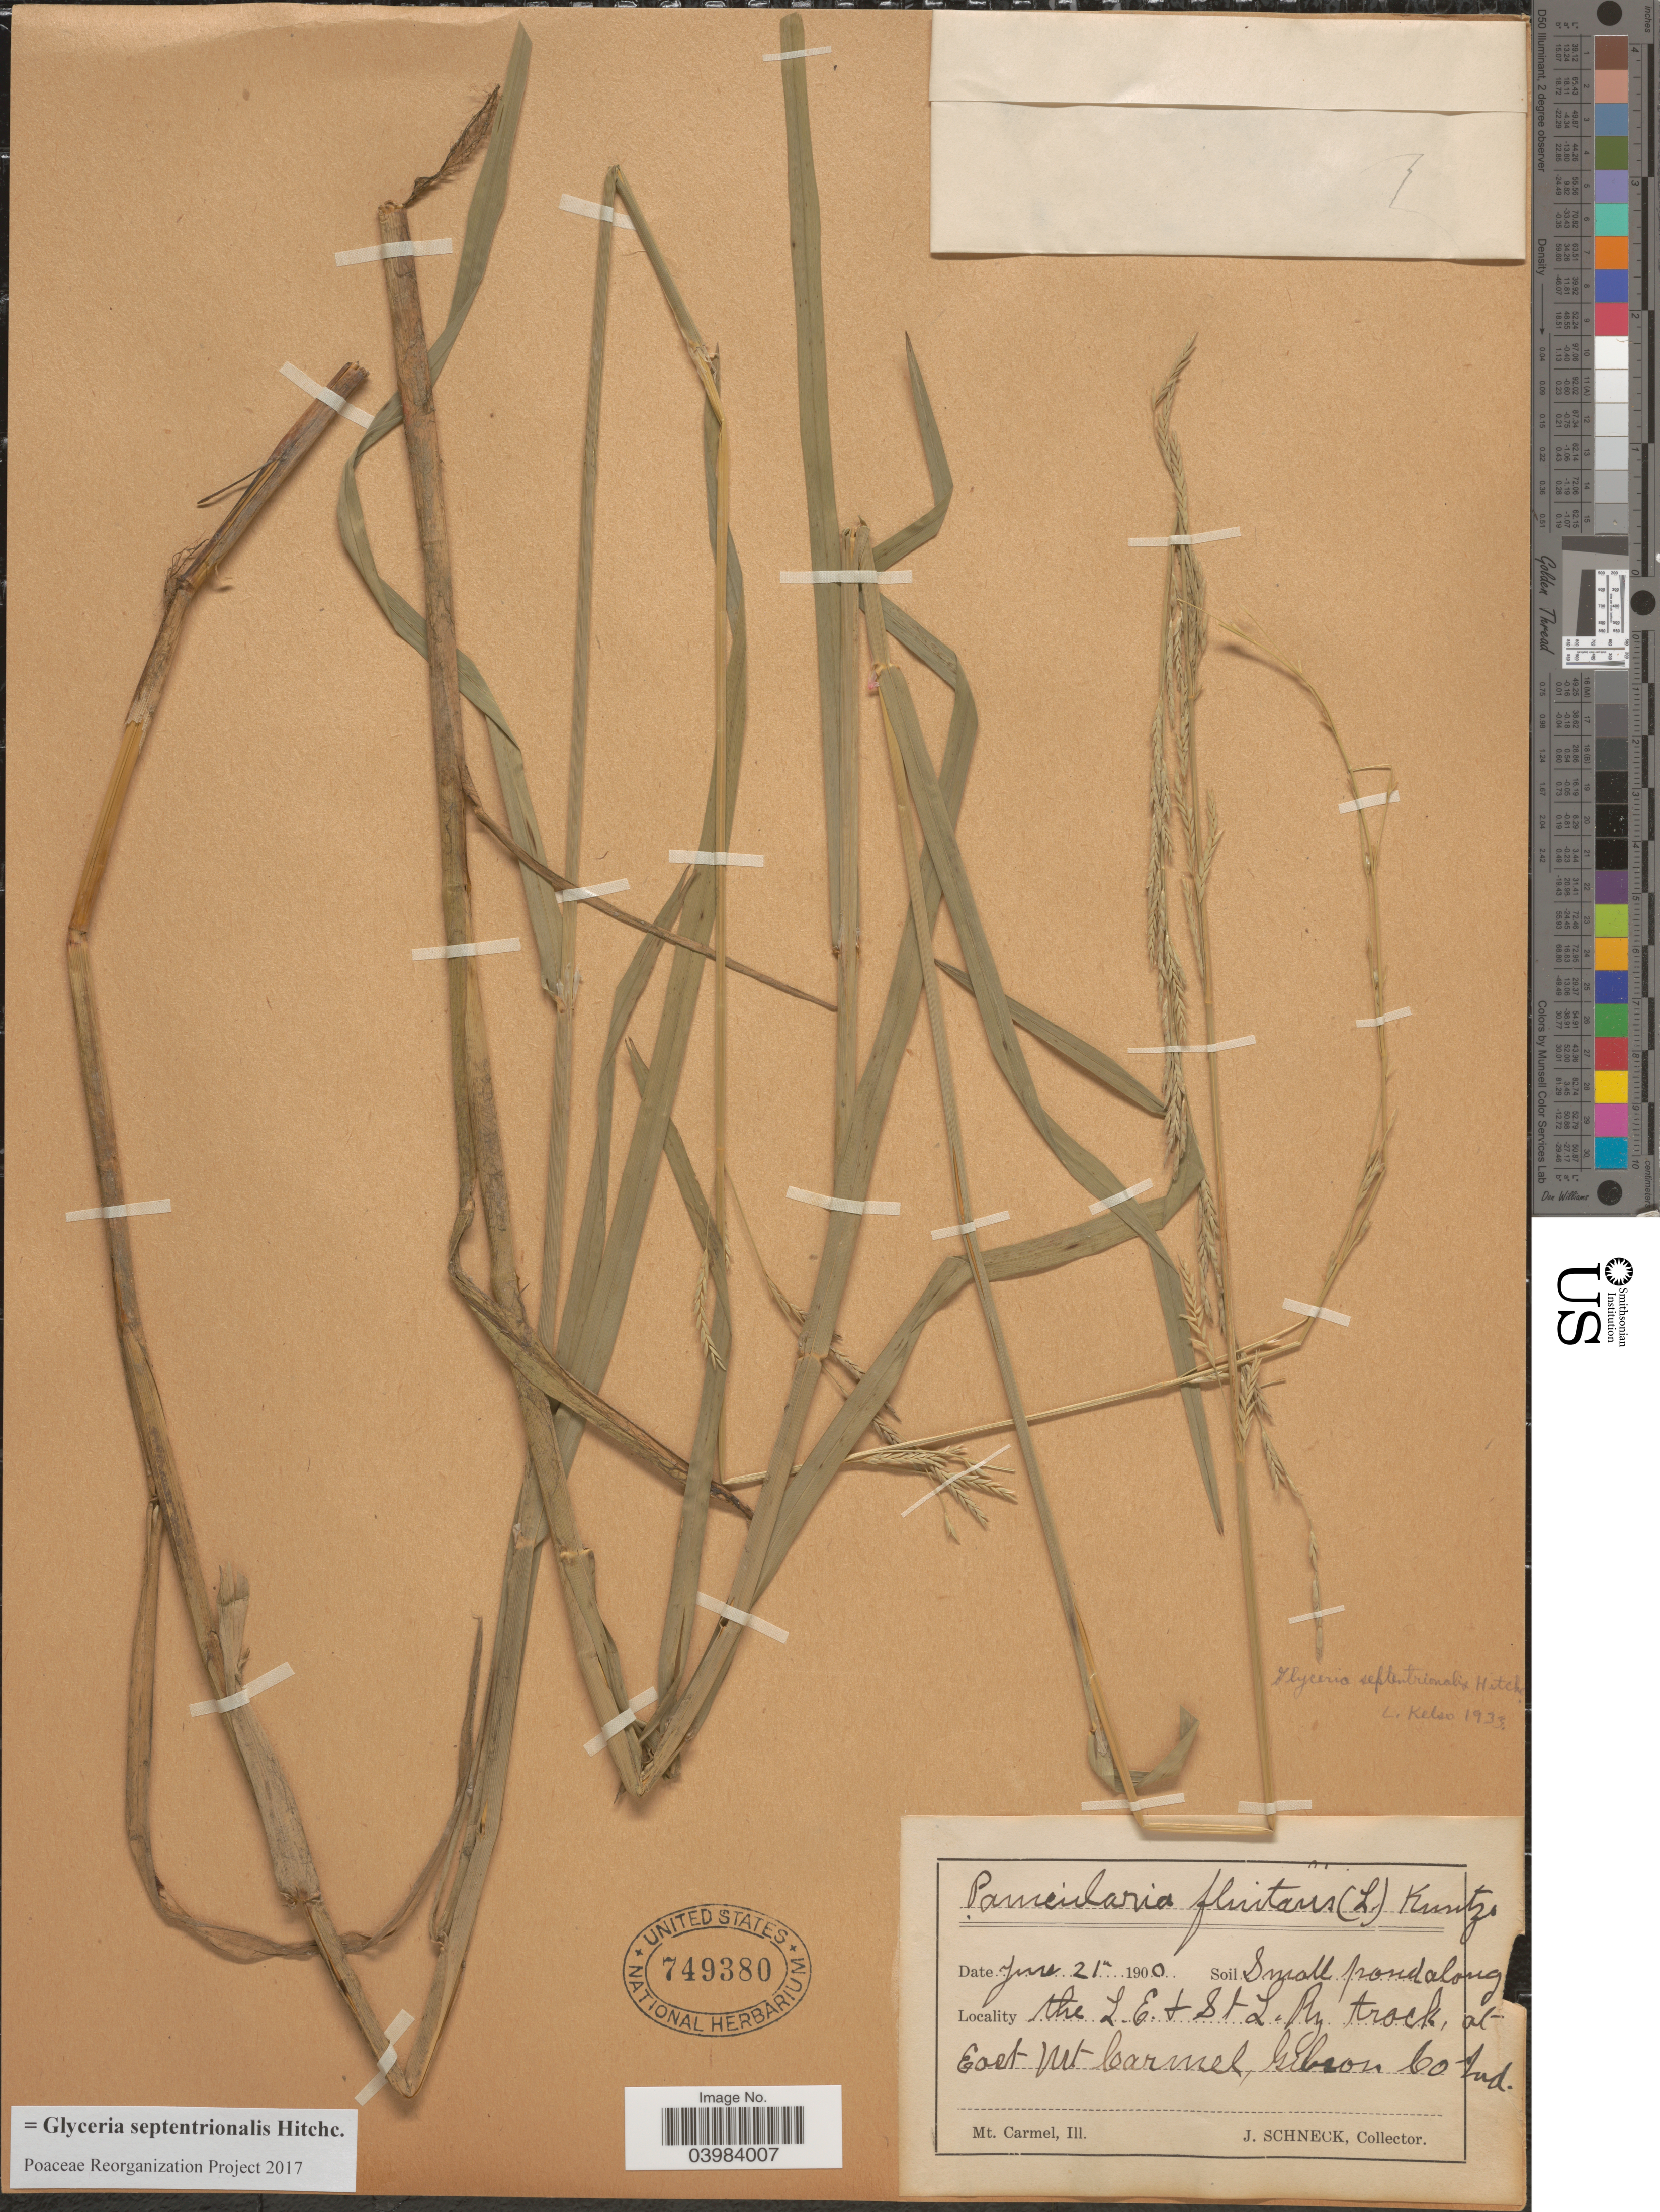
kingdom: Plantae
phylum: Tracheophyta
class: Liliopsida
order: Poales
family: Poaceae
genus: Glyceria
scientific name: Glyceria septentrionalis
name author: Hitchc.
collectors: J. Schneck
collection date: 1900-06-21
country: United States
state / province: Indiana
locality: Small pond along the L.E & STL. Ry. track, at East Mt Carmel, Gibson Co.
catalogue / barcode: US 749380